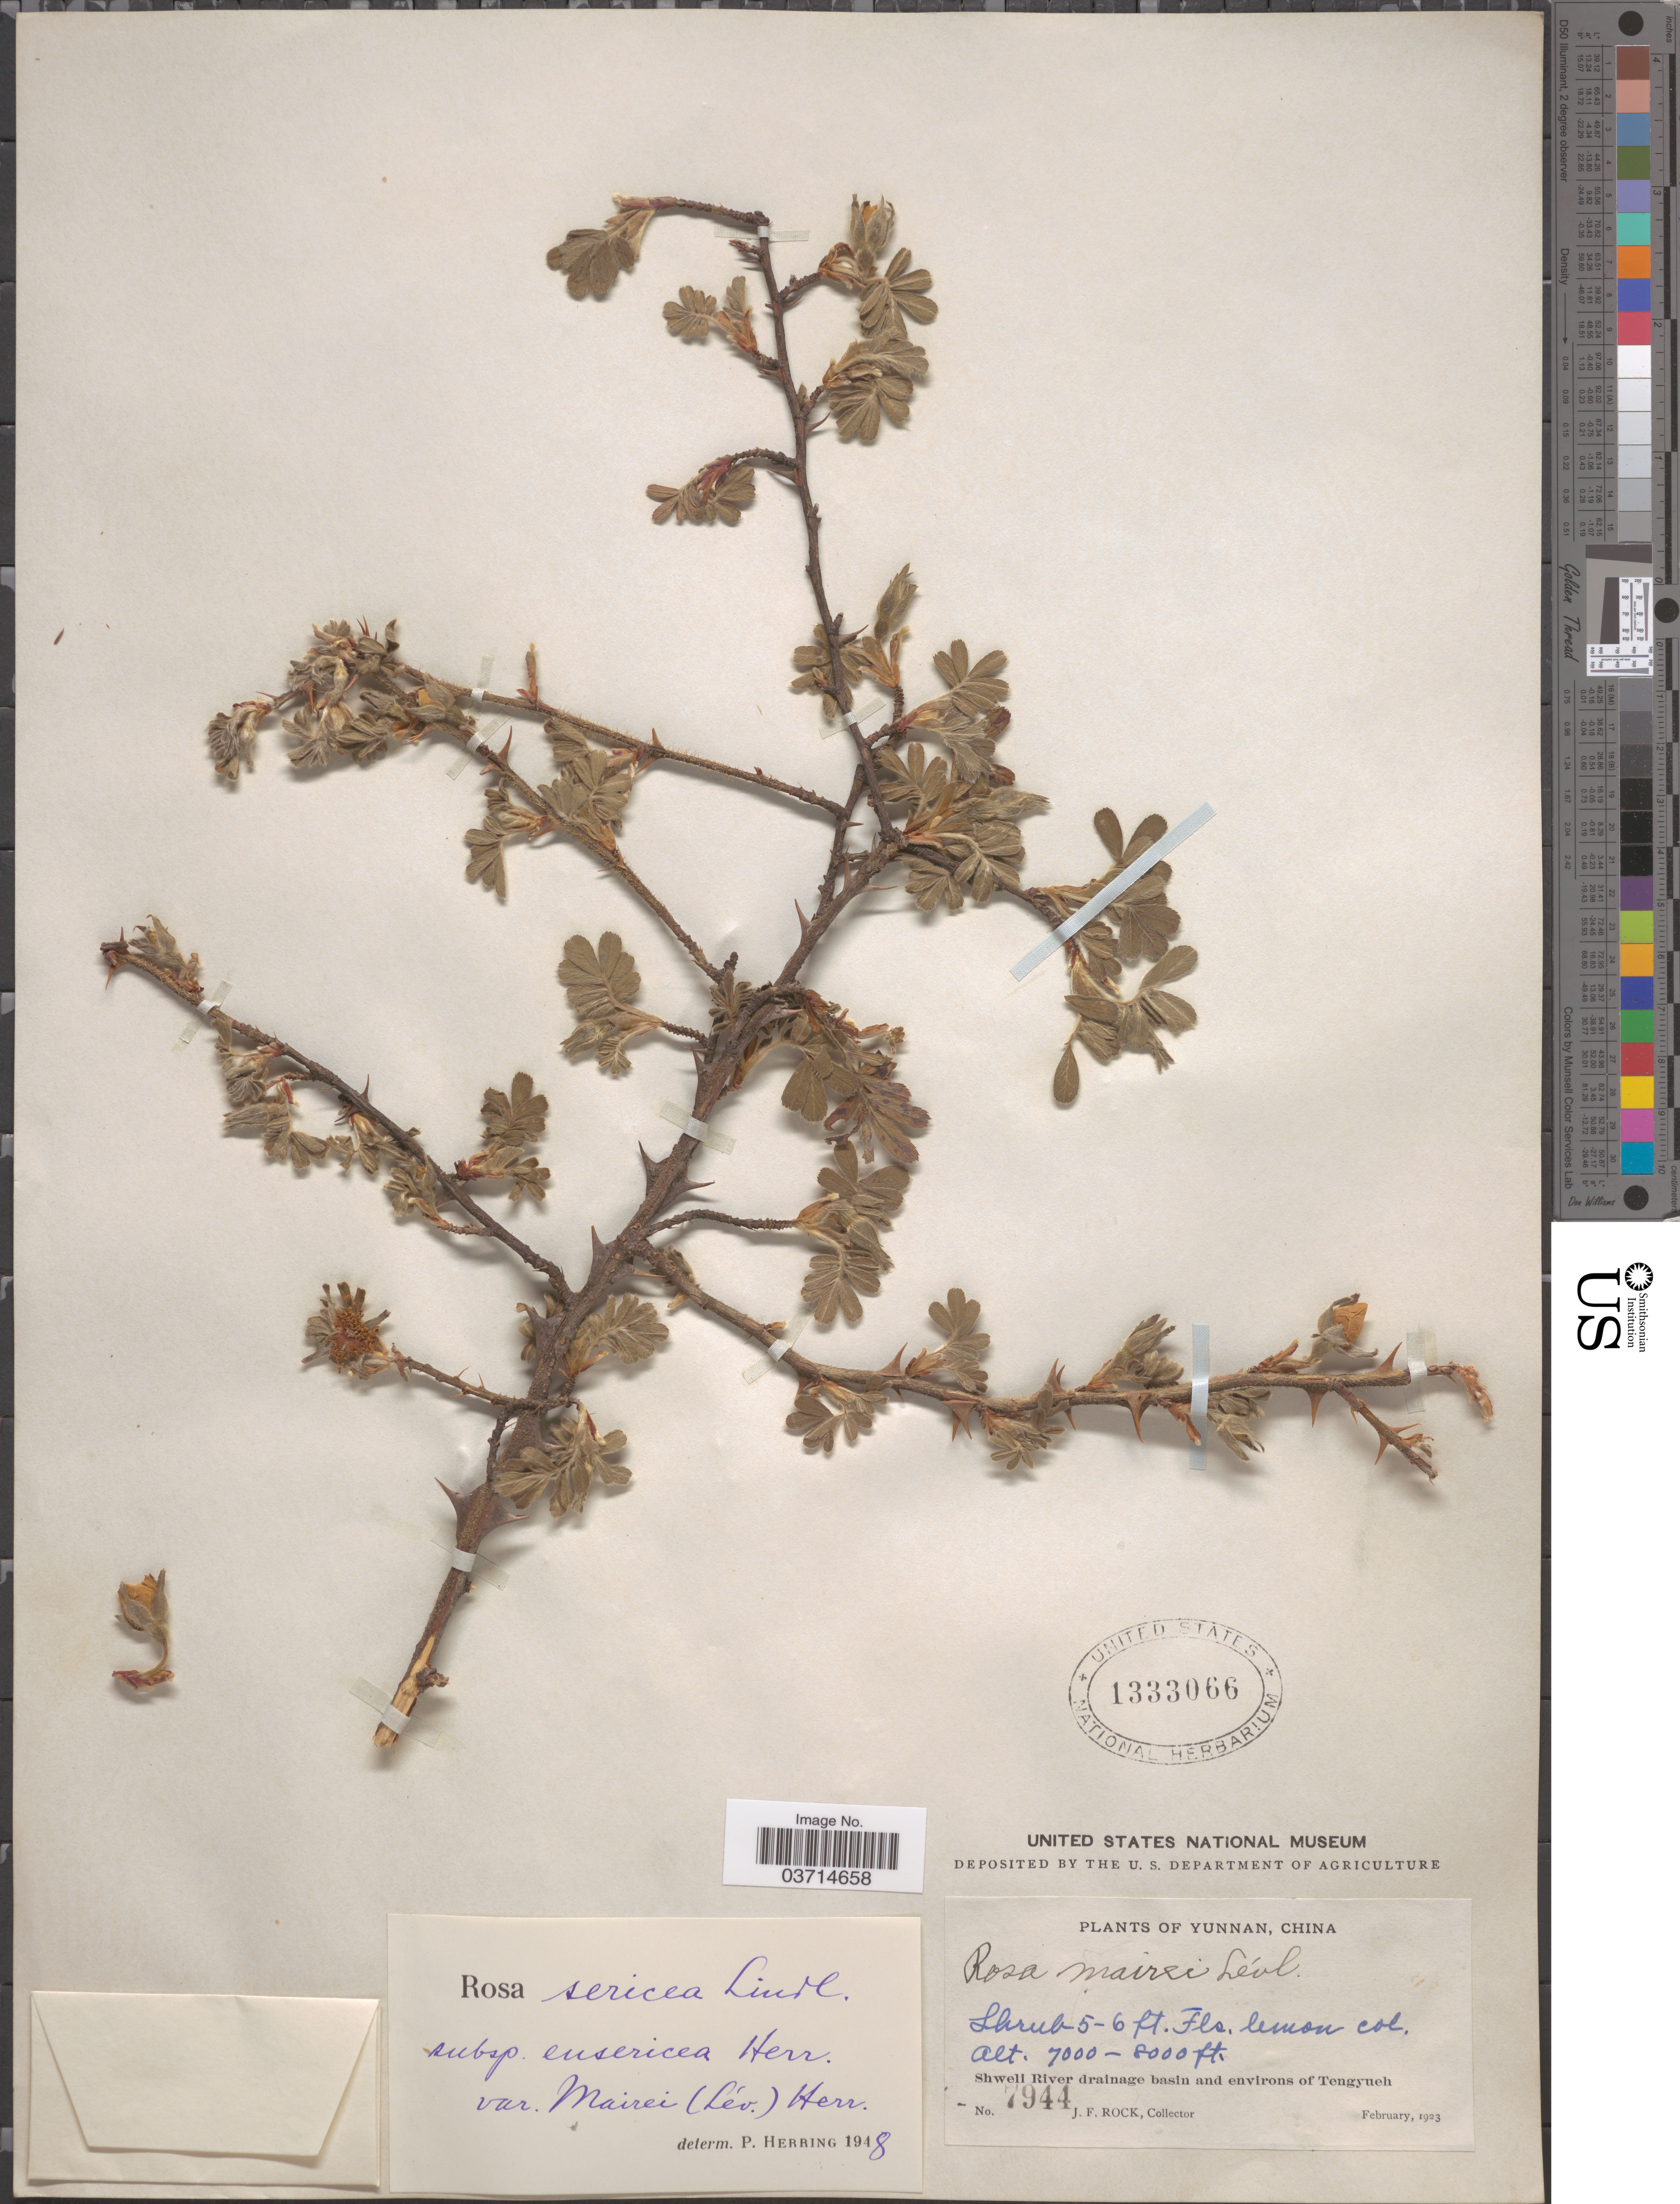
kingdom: Plantae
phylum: Tracheophyta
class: Magnoliopsida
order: Rosales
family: Rosaceae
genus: Rosa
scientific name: Rosa maieri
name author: H. Lév.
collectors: J. Rock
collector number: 7944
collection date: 1923-02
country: China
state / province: Yunnan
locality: Shweli River drainage basin and environs of Tengyueh.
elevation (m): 2134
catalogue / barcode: US 1333066